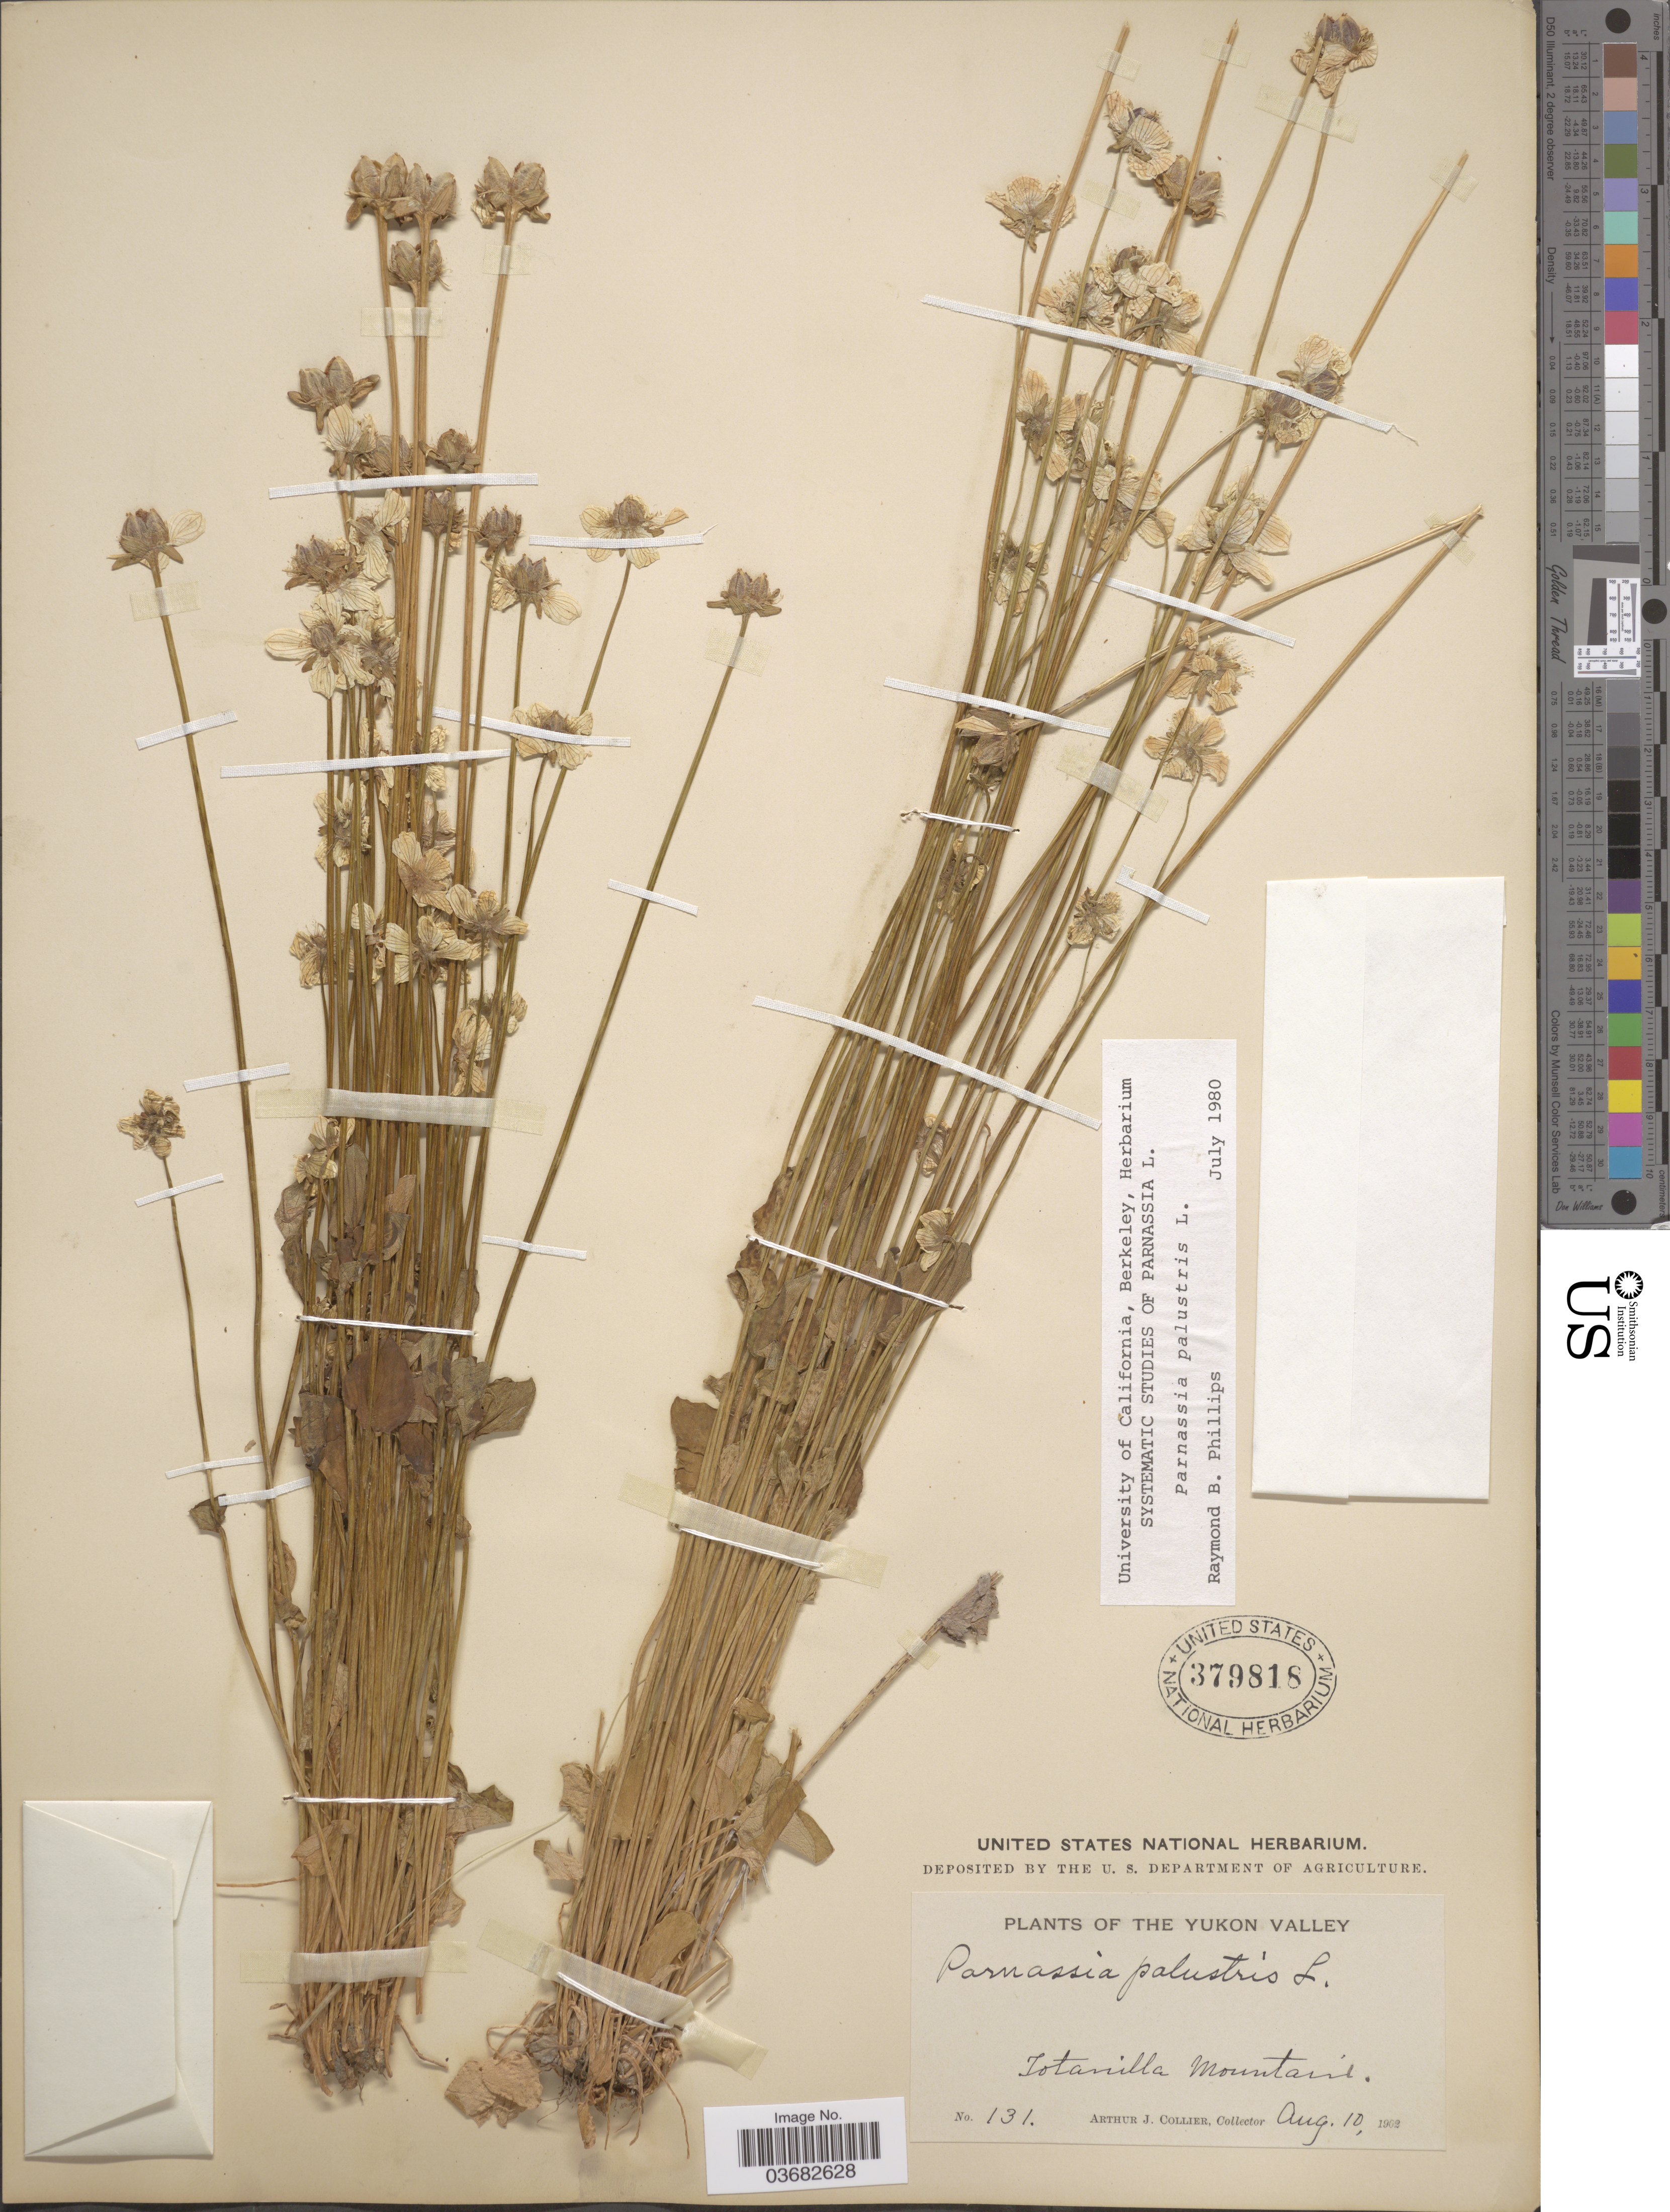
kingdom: Plantae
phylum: Tracheophyta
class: Magnoliopsida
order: Celastrales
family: Parnassiaceae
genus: Parnassia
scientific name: Parnassia palustris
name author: L.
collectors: A. Collier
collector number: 131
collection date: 1902-08-10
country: United States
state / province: Alaska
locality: The Yukon Valley. Totanilla Mountains.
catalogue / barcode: US 379818